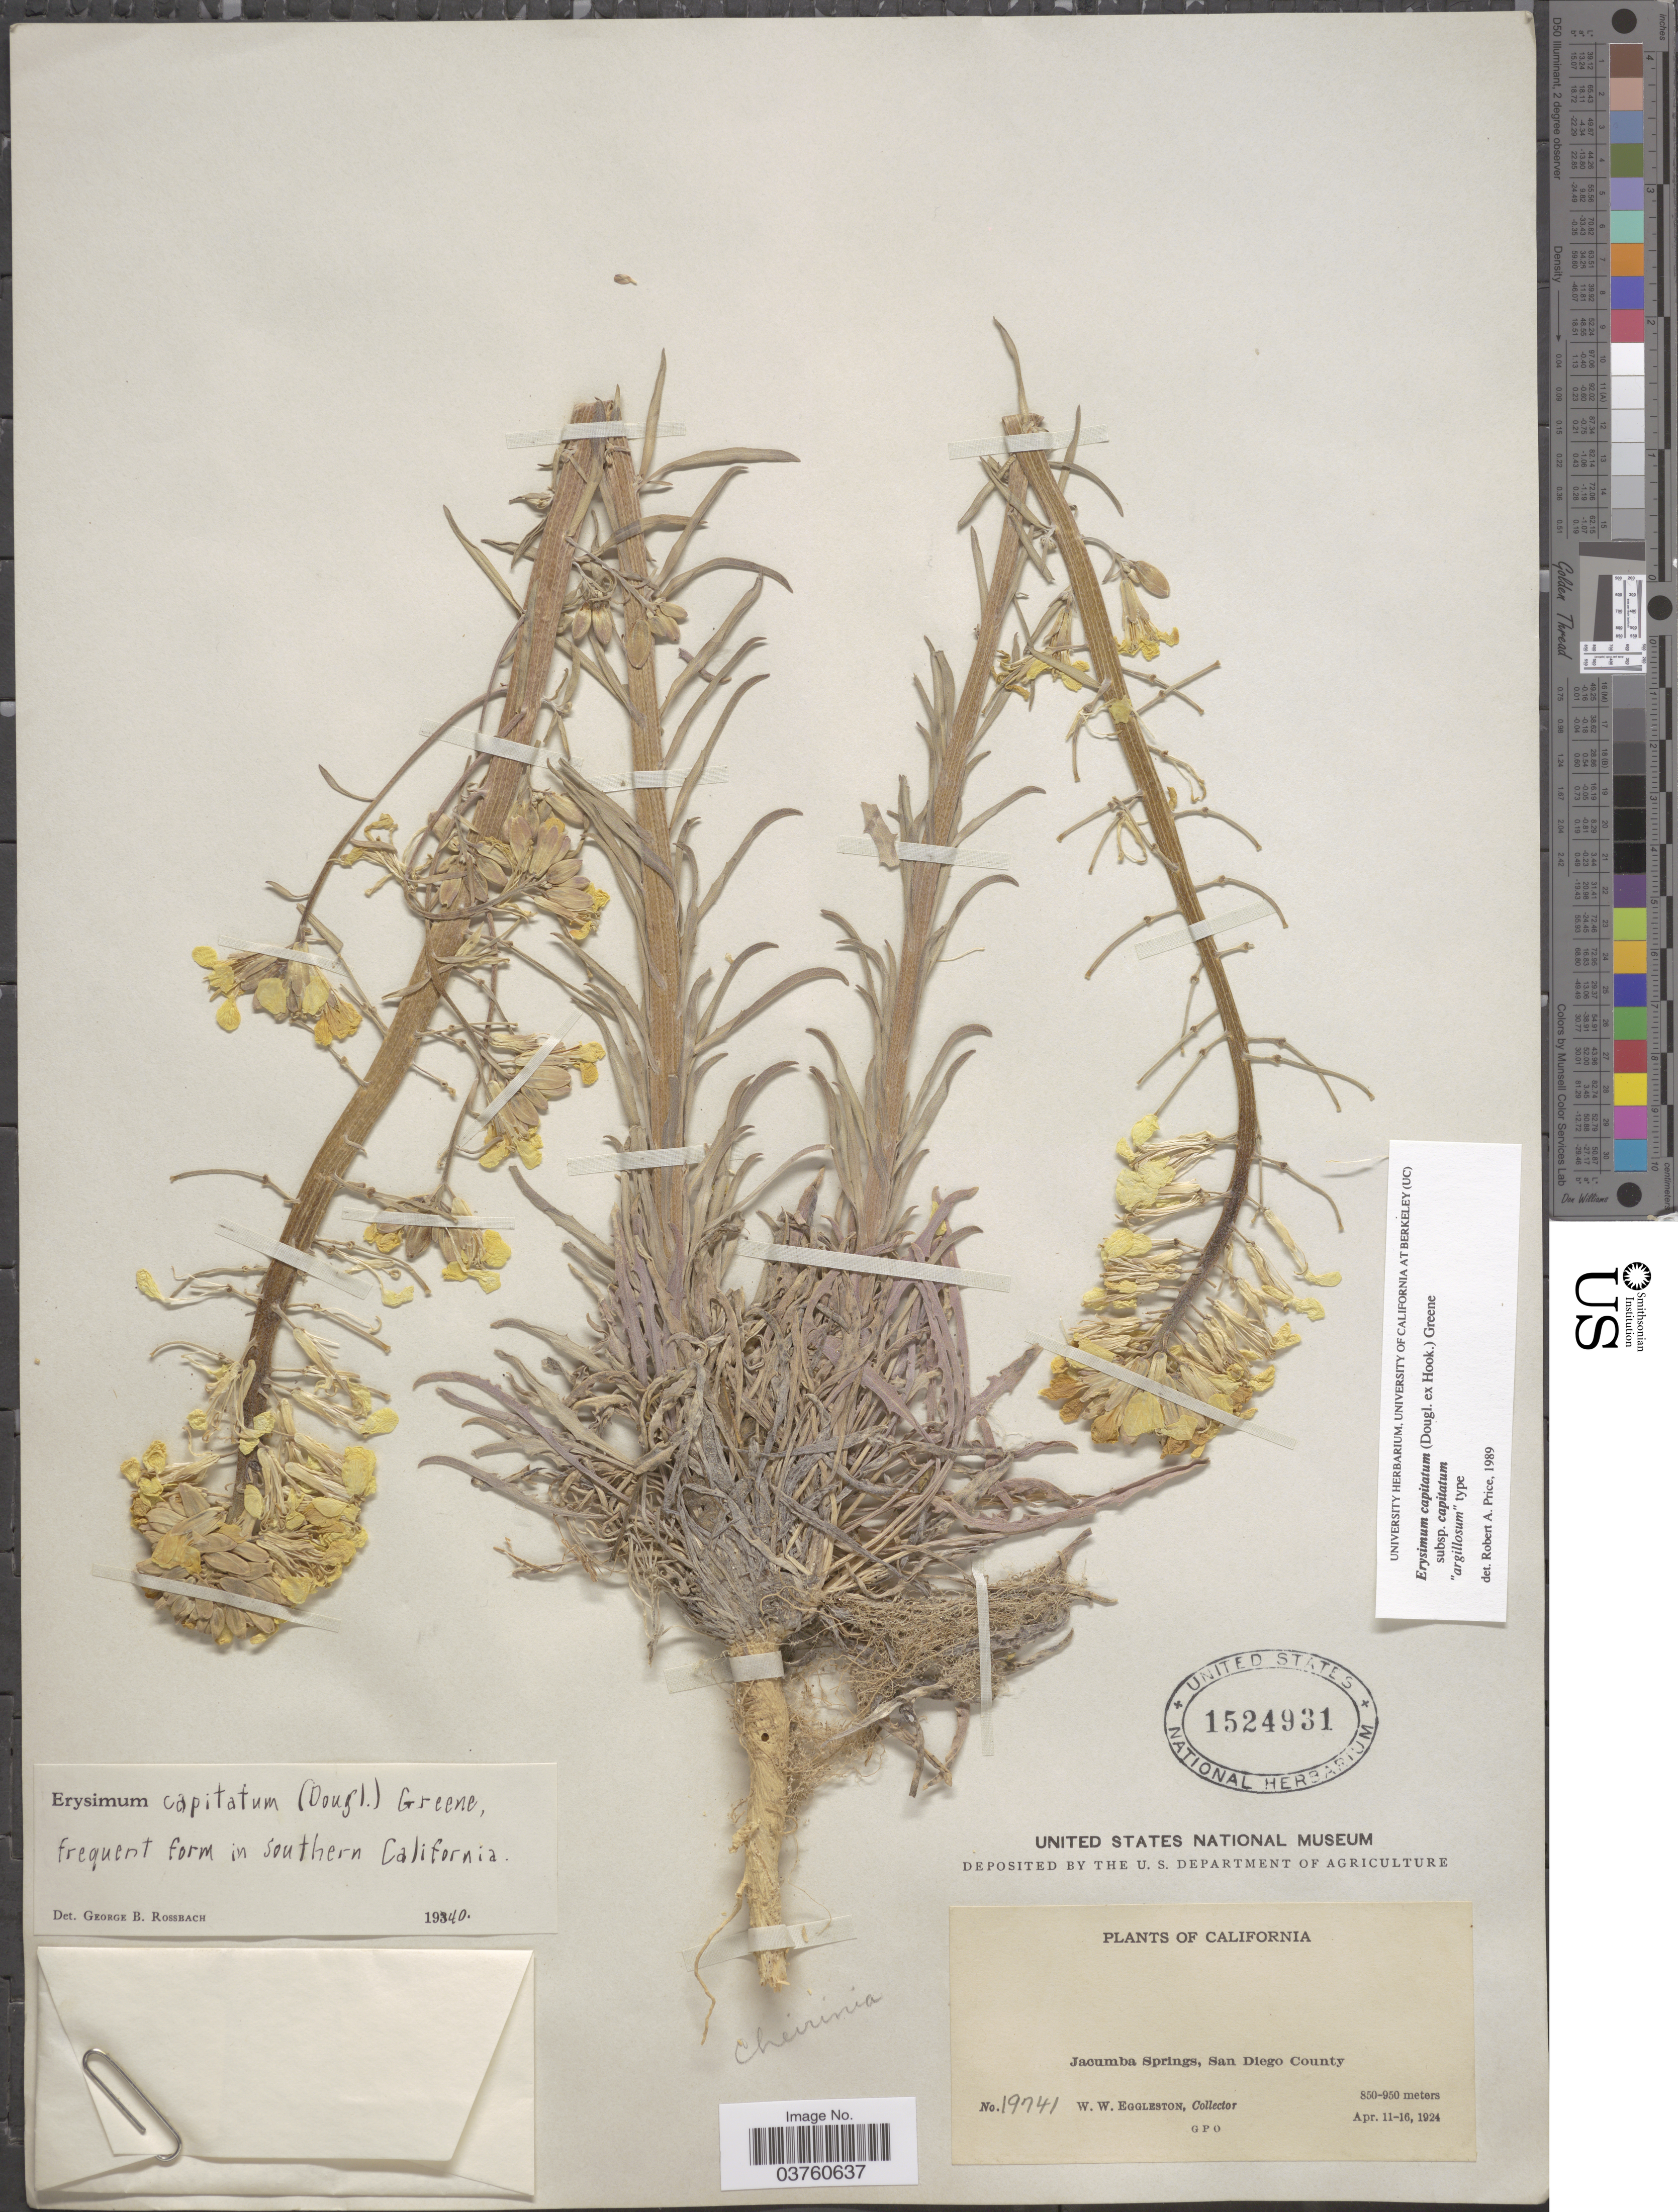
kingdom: Plantae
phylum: Tracheophyta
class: Magnoliopsida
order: Brassicales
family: Brassicaceae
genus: Erysimum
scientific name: Erysimum capitatum subsp. capitatum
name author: (Douglas ex Hook.) Greene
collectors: W. W. Eggleston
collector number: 19741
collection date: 1924-04-11/1924-04-16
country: United States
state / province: California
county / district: San Diego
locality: Jacumba Springs, San Diego County.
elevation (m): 850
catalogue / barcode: US 1524931